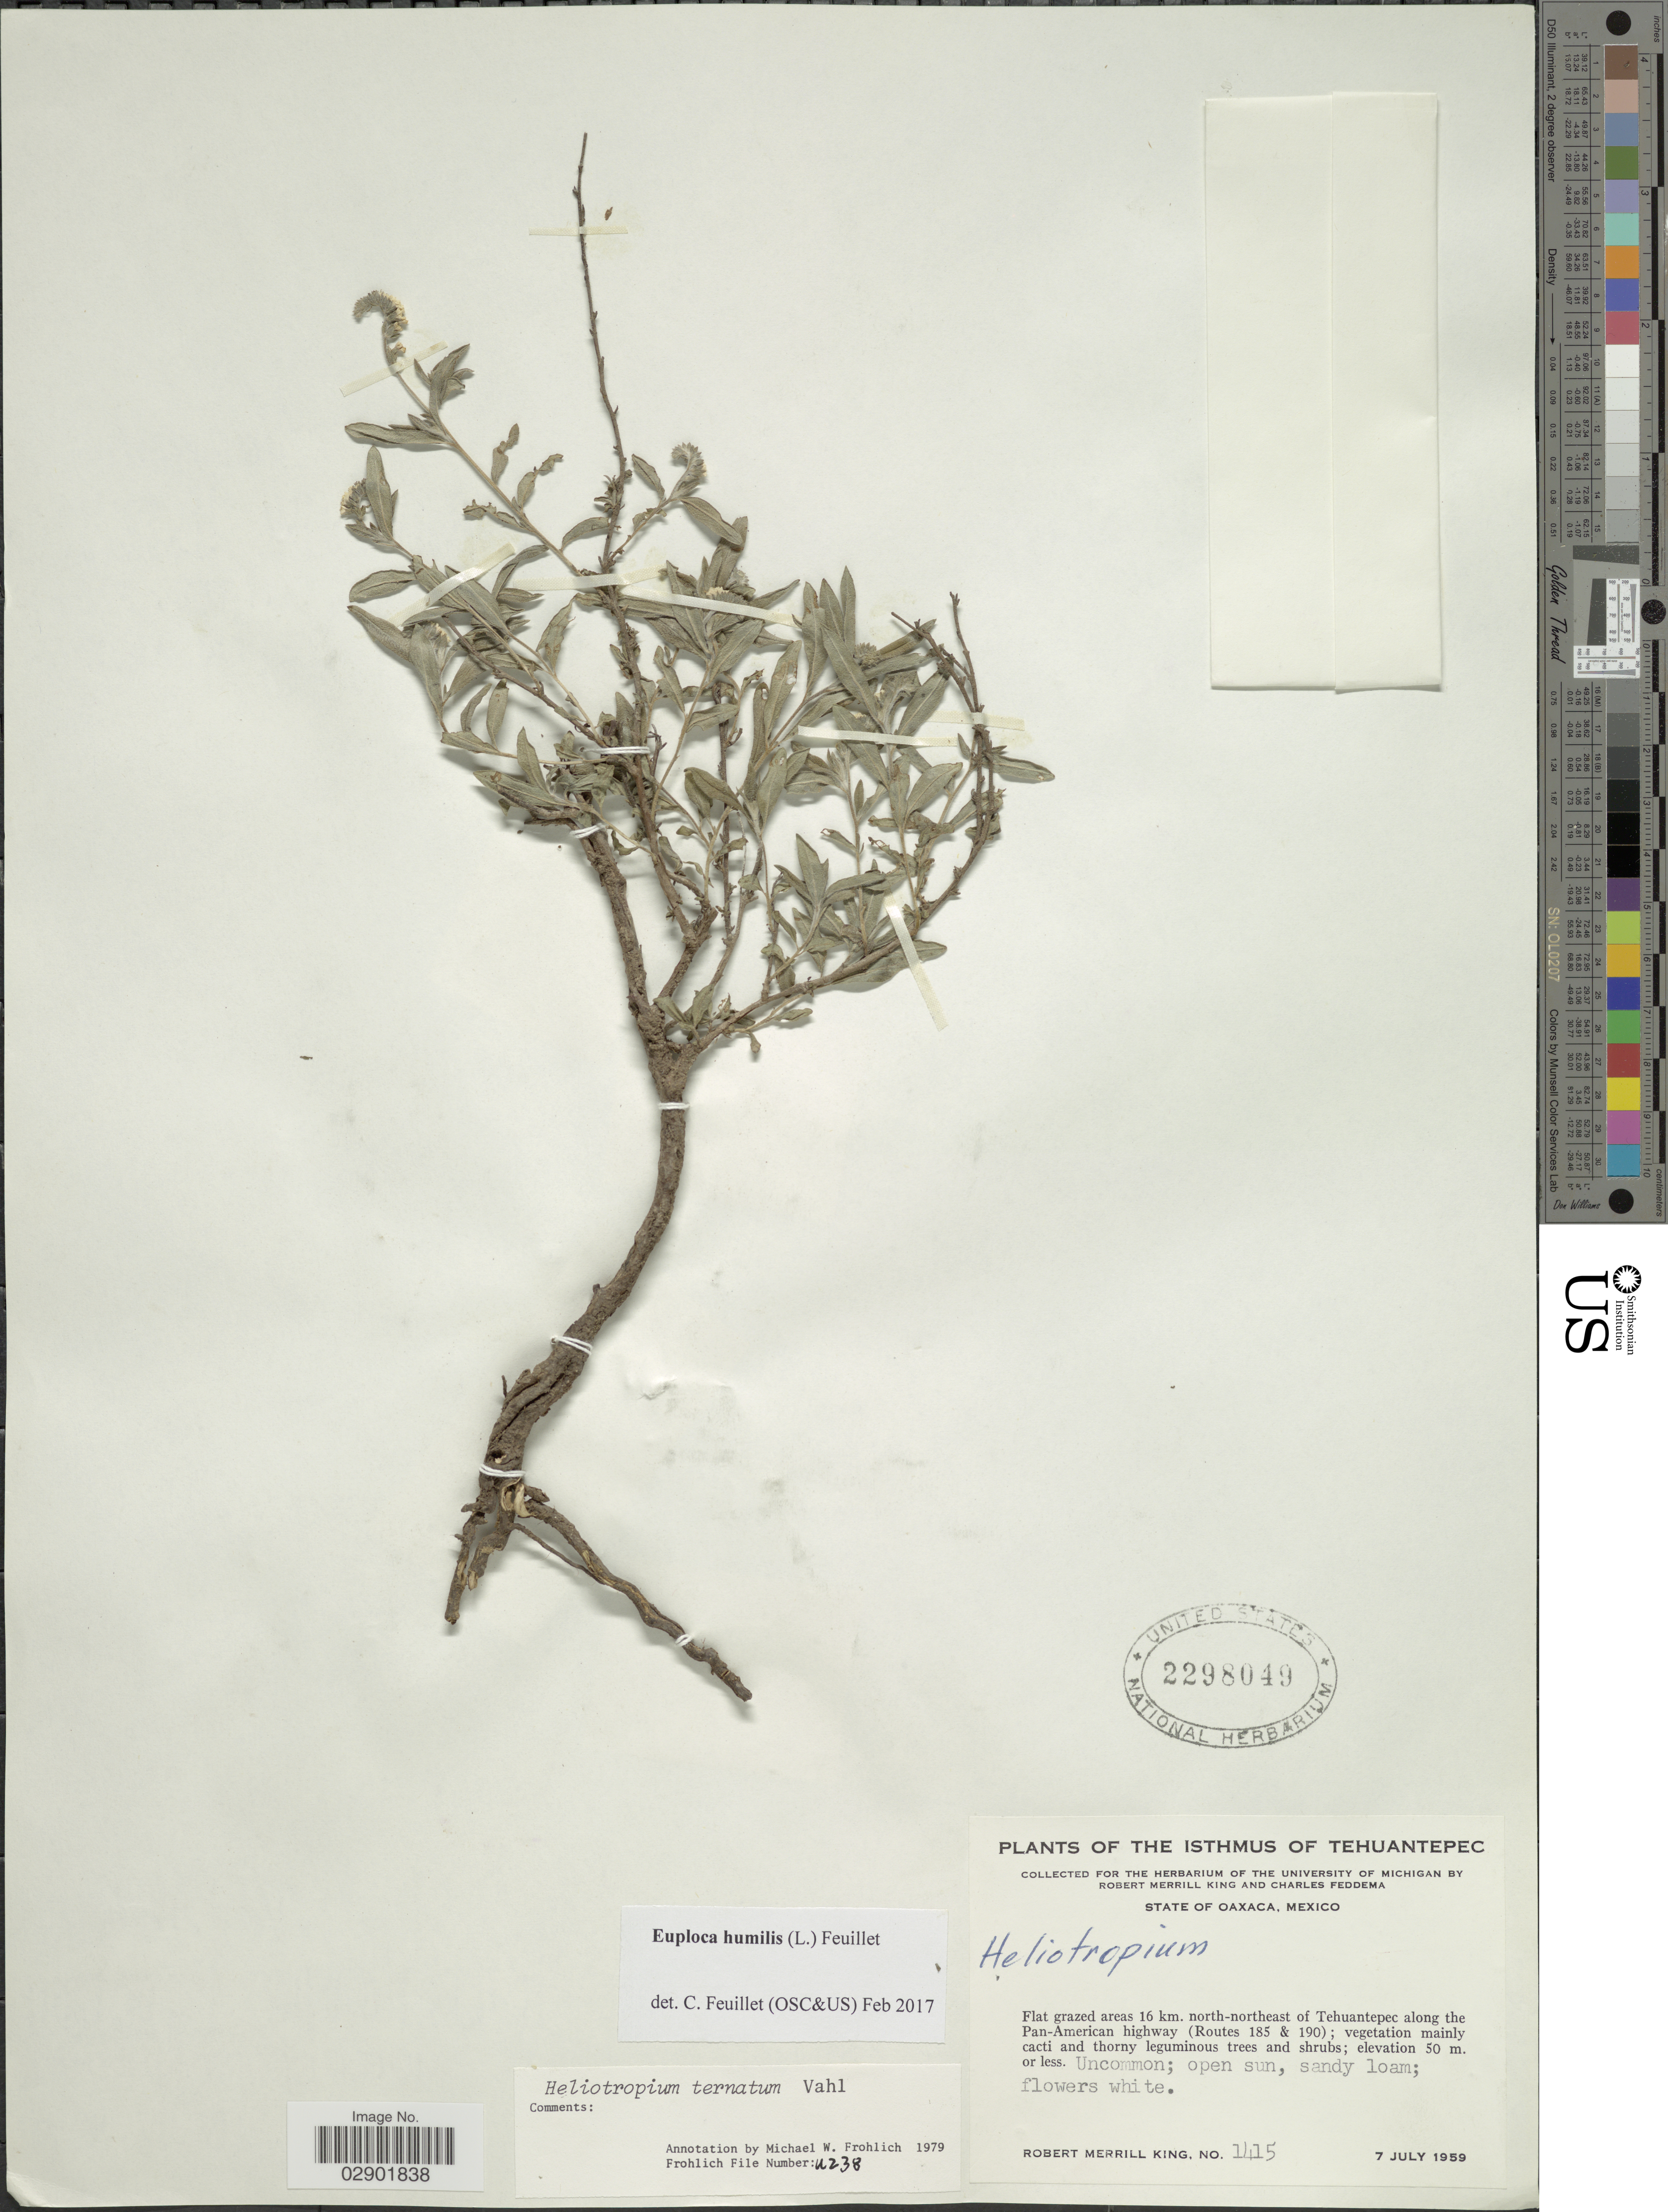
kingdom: Plantae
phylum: Tracheophyta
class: Magnoliopsida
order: Boraginales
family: Heliotropiaceae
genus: Euploca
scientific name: Euploca humilis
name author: (L.) Feuillet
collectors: R. M. King & C. Feddema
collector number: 1415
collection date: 1959-07-07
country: Mexico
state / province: Oaxaca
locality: Isthmus of Tehuantepec. Flat grazed areas 16 km. north-northeast of Tehuantepec along the Pan-American highway (Routes 185 & 190).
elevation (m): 50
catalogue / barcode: US 2298049